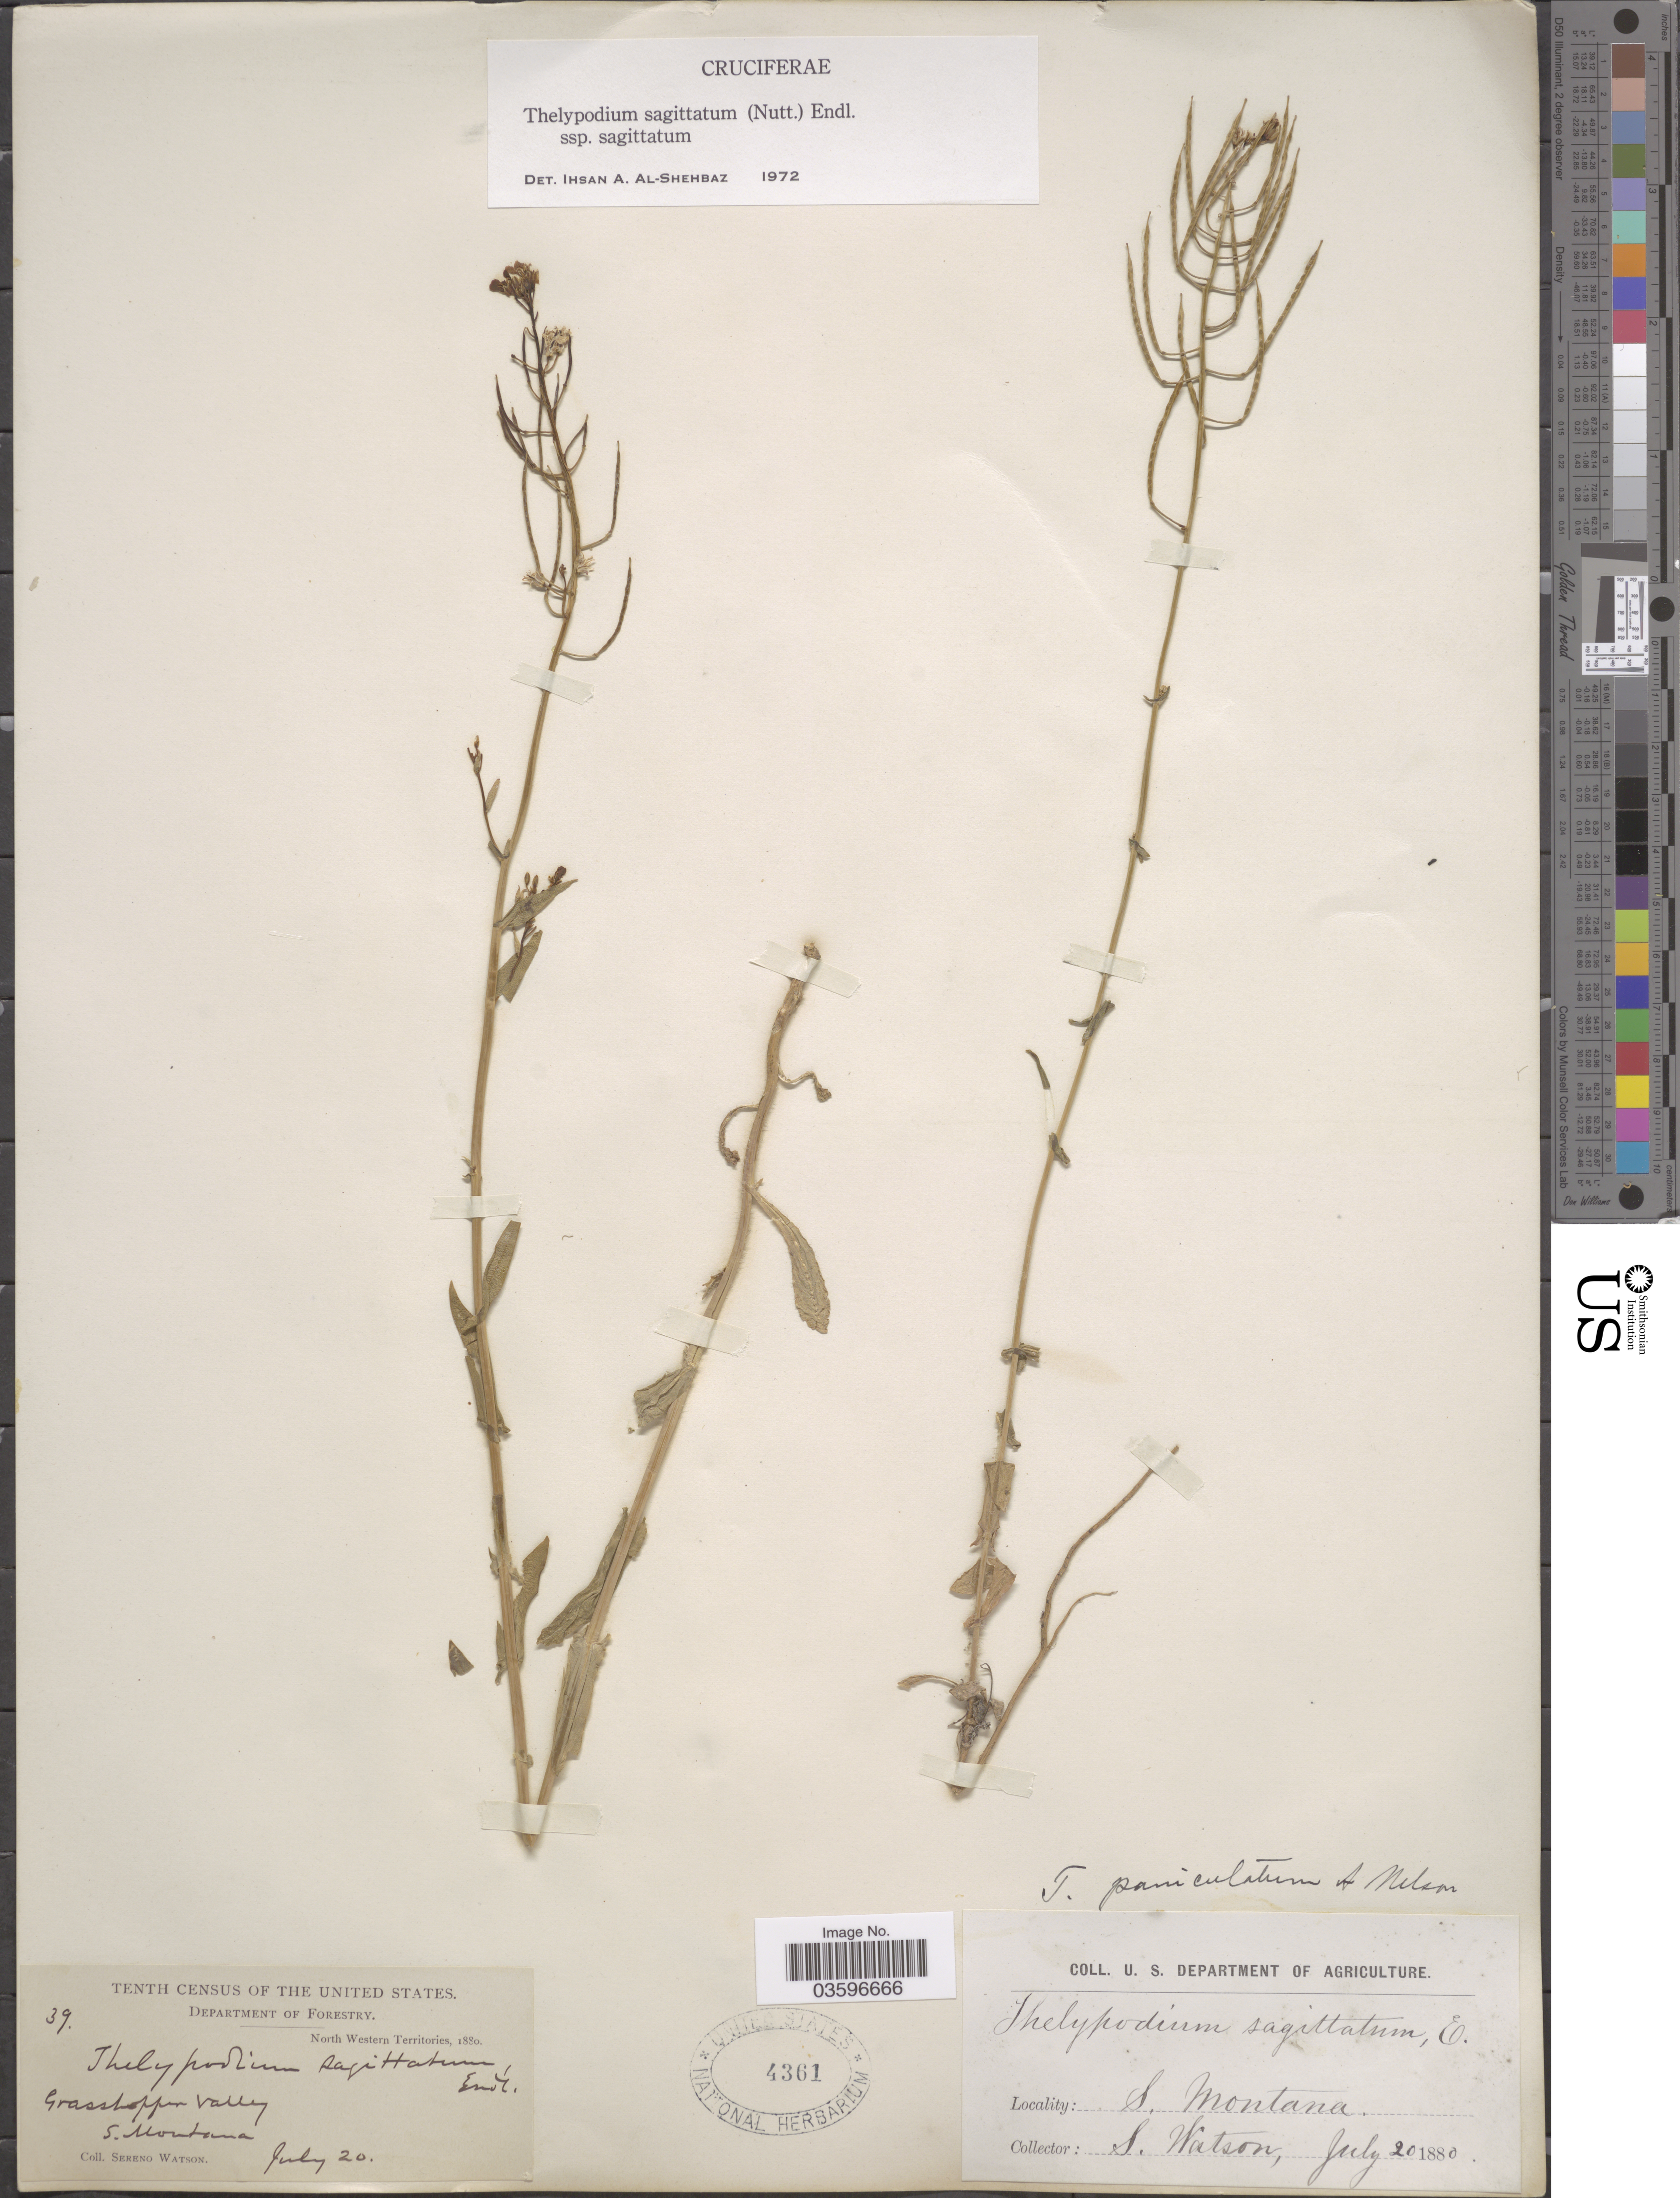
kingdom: Plantae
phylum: Tracheophyta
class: Magnoliopsida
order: Brassicales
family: Brassicaceae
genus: Thelypodium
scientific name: Thelypodium sagittatum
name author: (Nutt.) Endl.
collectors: S. Watson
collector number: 39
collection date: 1880-07-20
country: United States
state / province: Montana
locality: North Western Territories. Grasstopper valley, S. Montana.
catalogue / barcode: US 4361